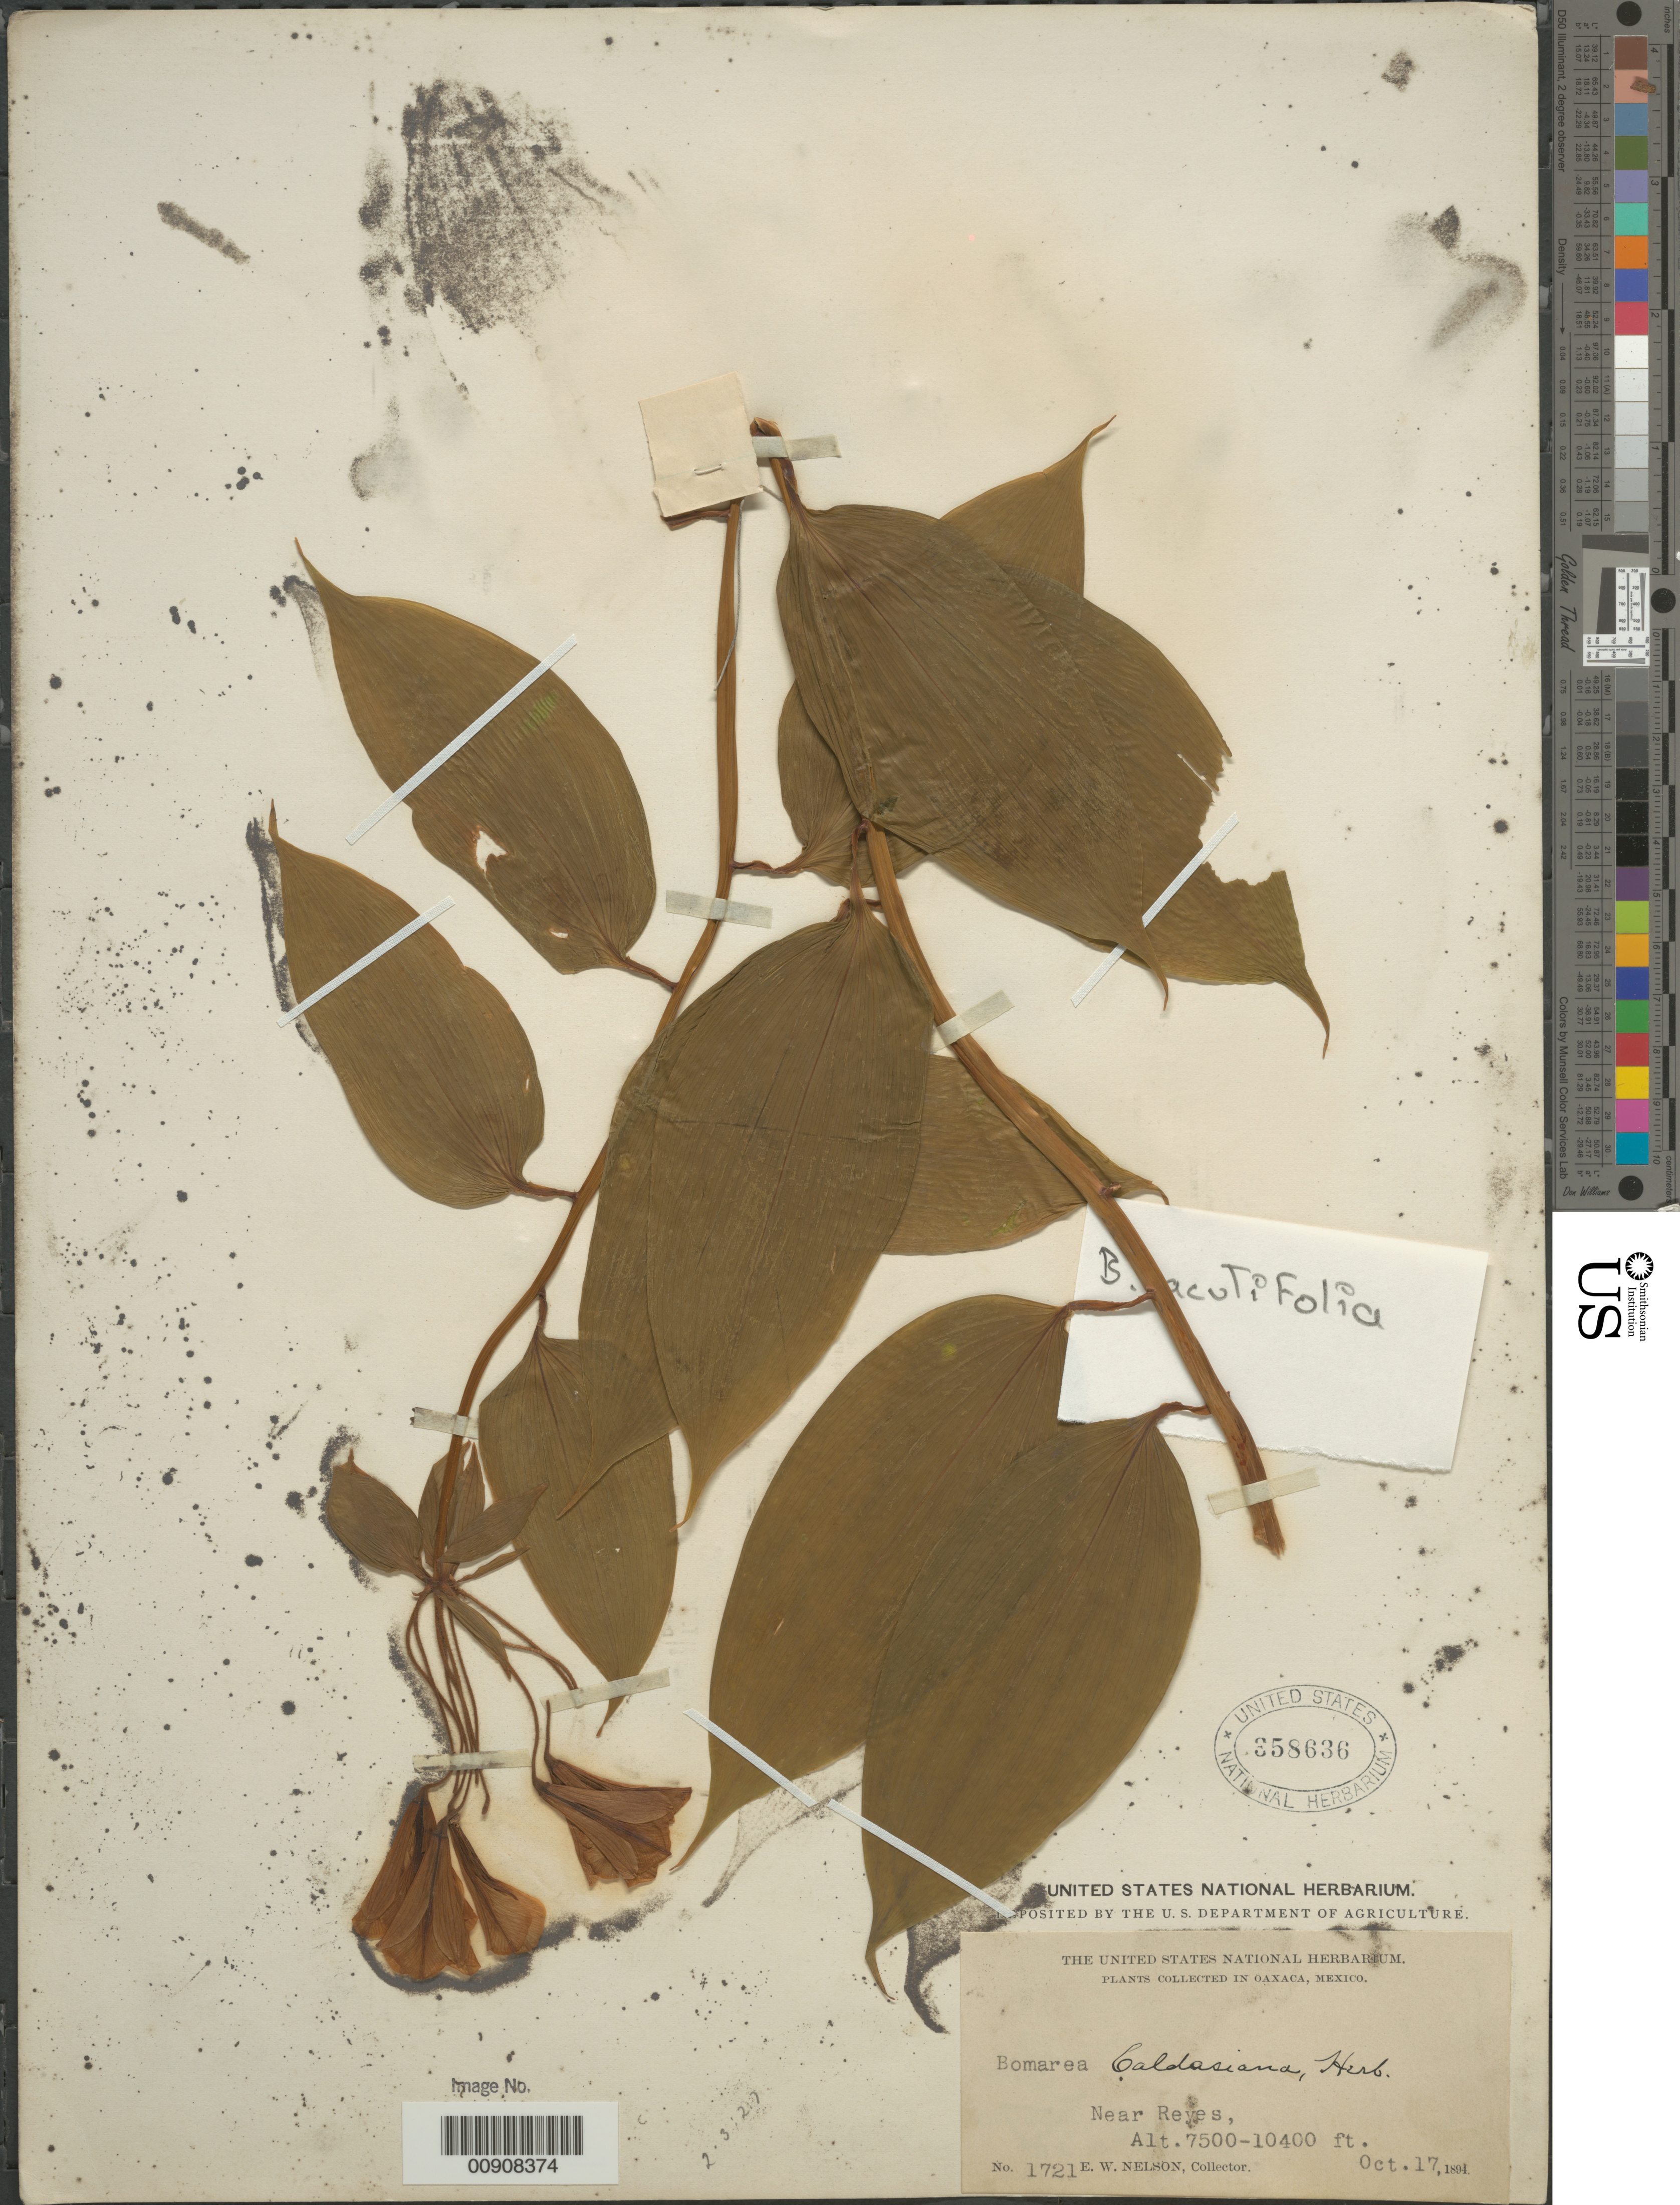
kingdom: Plantae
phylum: Tracheophyta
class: Liliopsida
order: Liliales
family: Alstroemeriaceae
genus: Bomarea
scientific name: Bomarea caldasii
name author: (Kunth) Asch. & Graebener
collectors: E. W. Nelson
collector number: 1721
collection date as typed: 17 Oct 1894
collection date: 1894-10-17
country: Mexico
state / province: Oaxaca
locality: Near Reyes, Oaxaca.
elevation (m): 2286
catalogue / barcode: US 358636